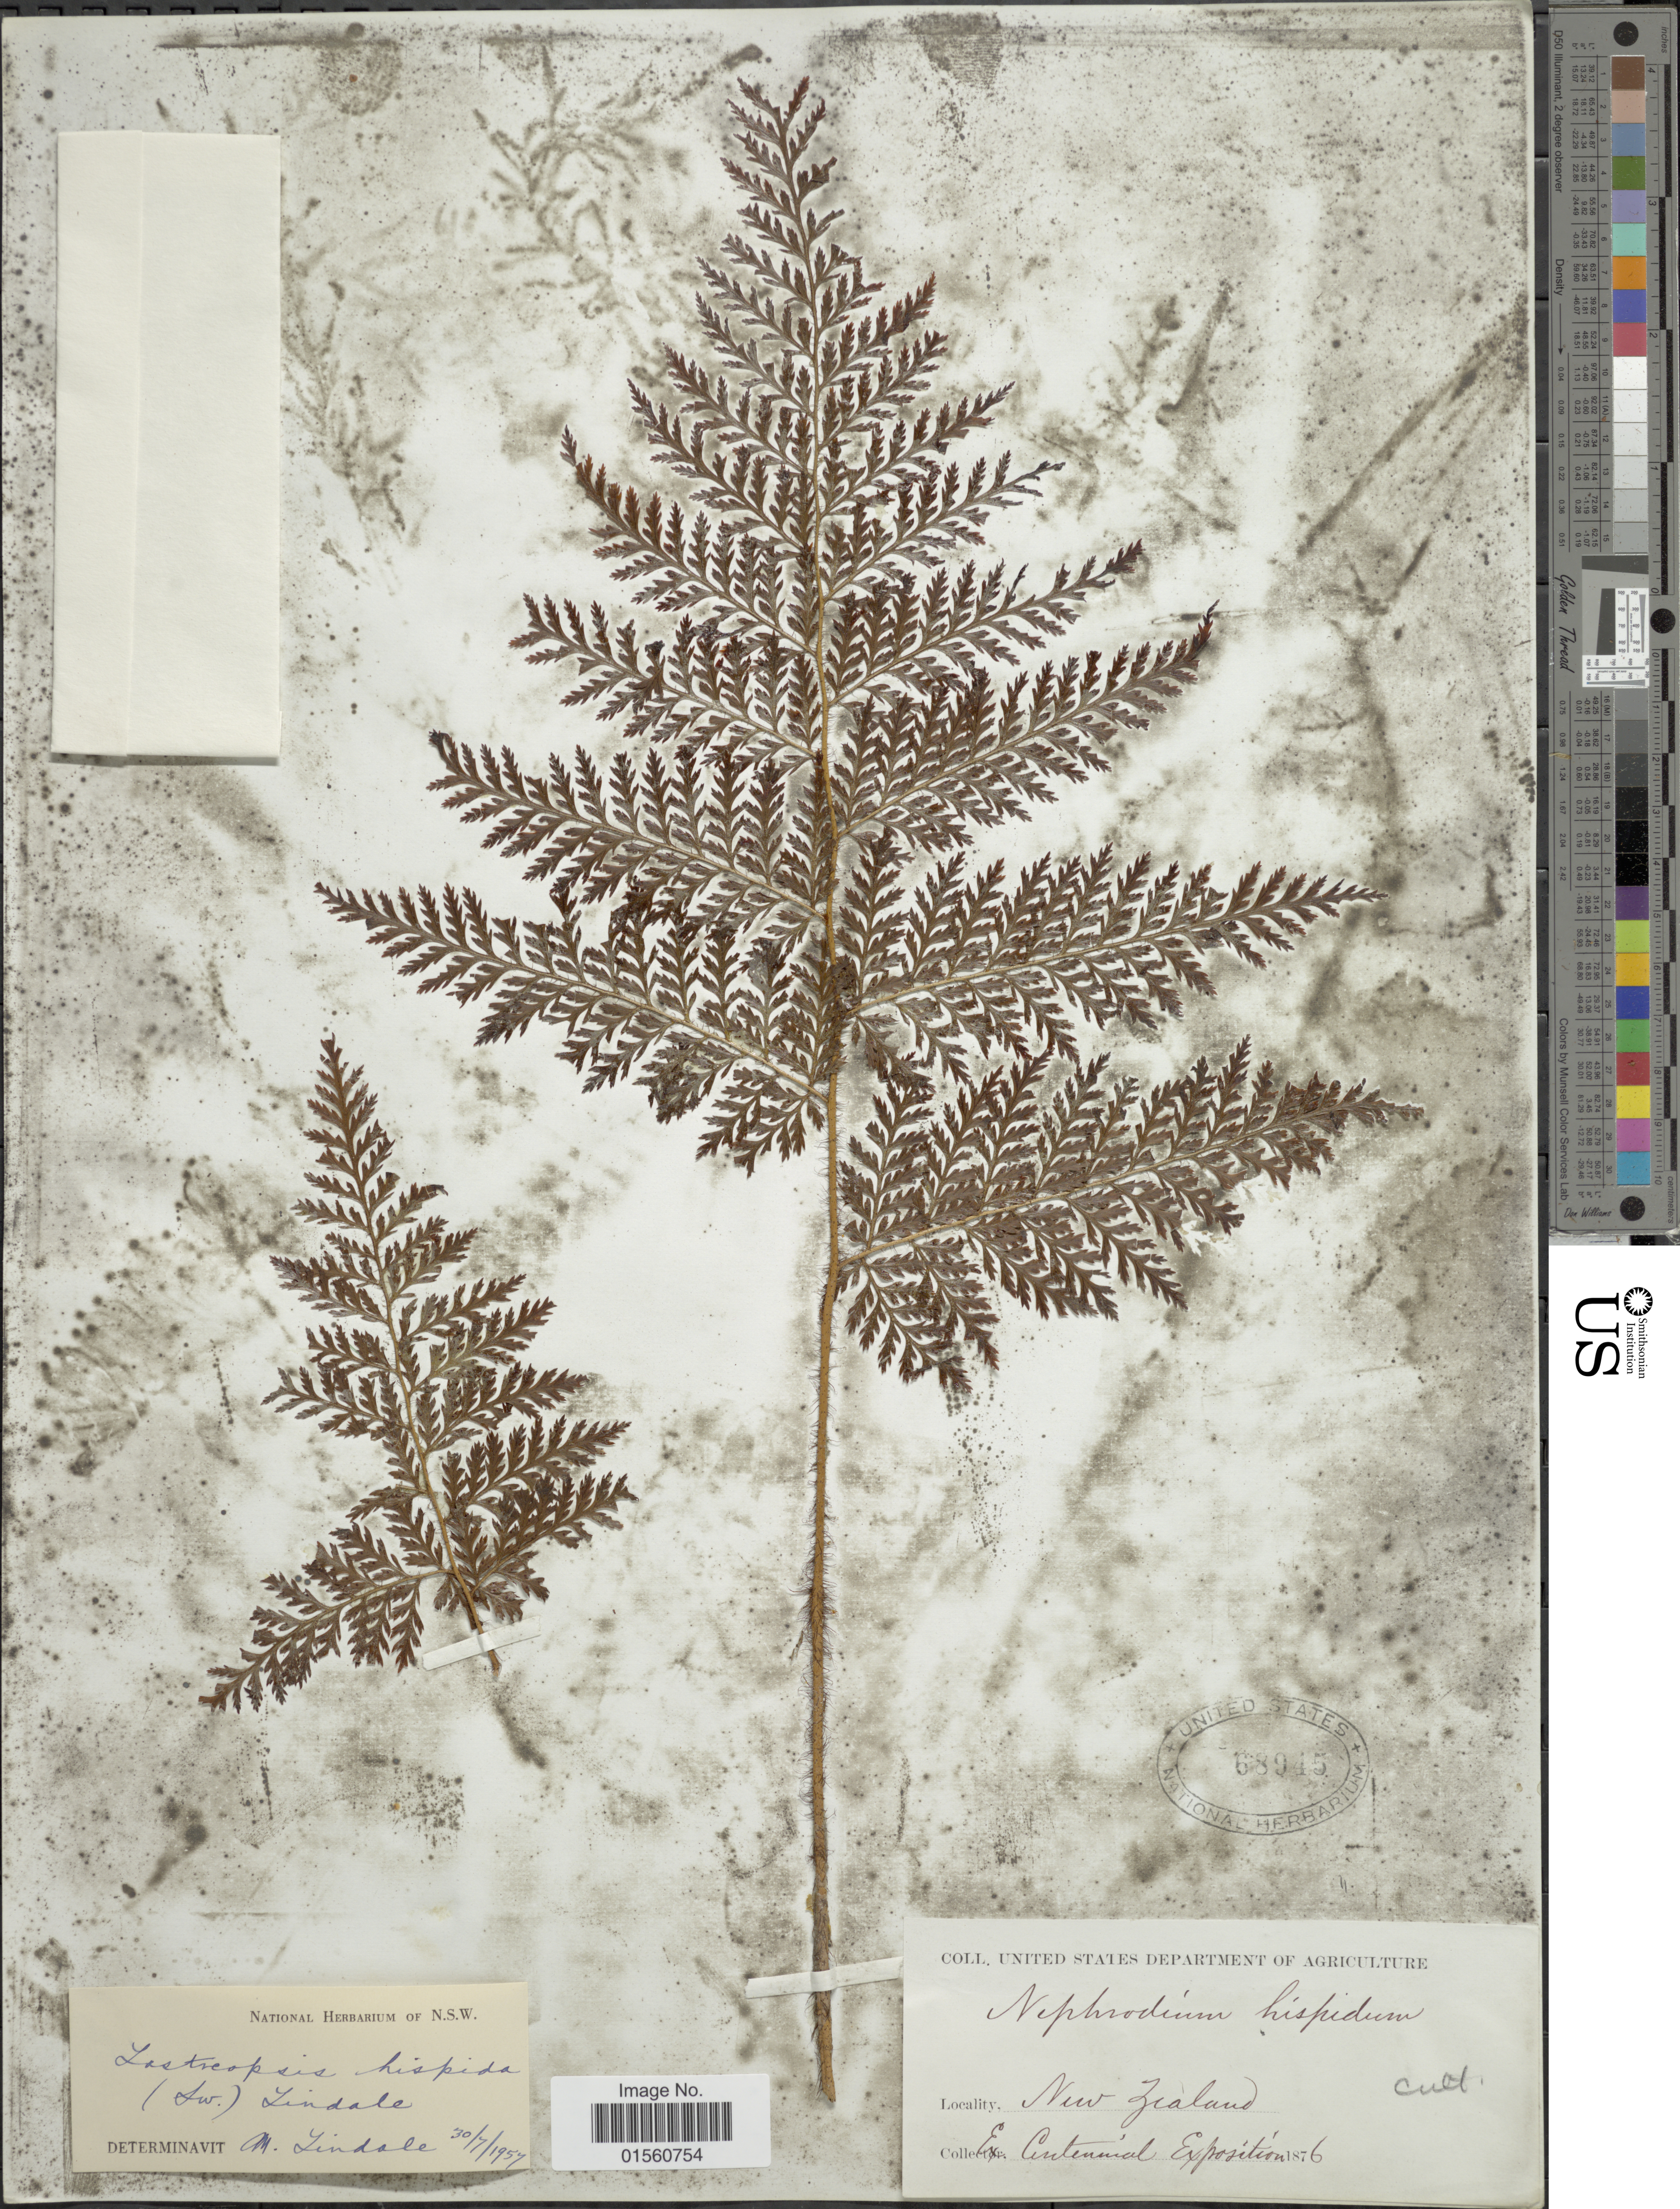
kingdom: Plantae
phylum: Tracheophyta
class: Polypodiopsida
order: Polypodiales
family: Dryopteridaceae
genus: Lastreopsis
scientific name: Lastreopsis hispida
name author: (Sw.) Tindale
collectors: ex Centennial Exposition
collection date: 1876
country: New Zealand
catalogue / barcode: US 68945